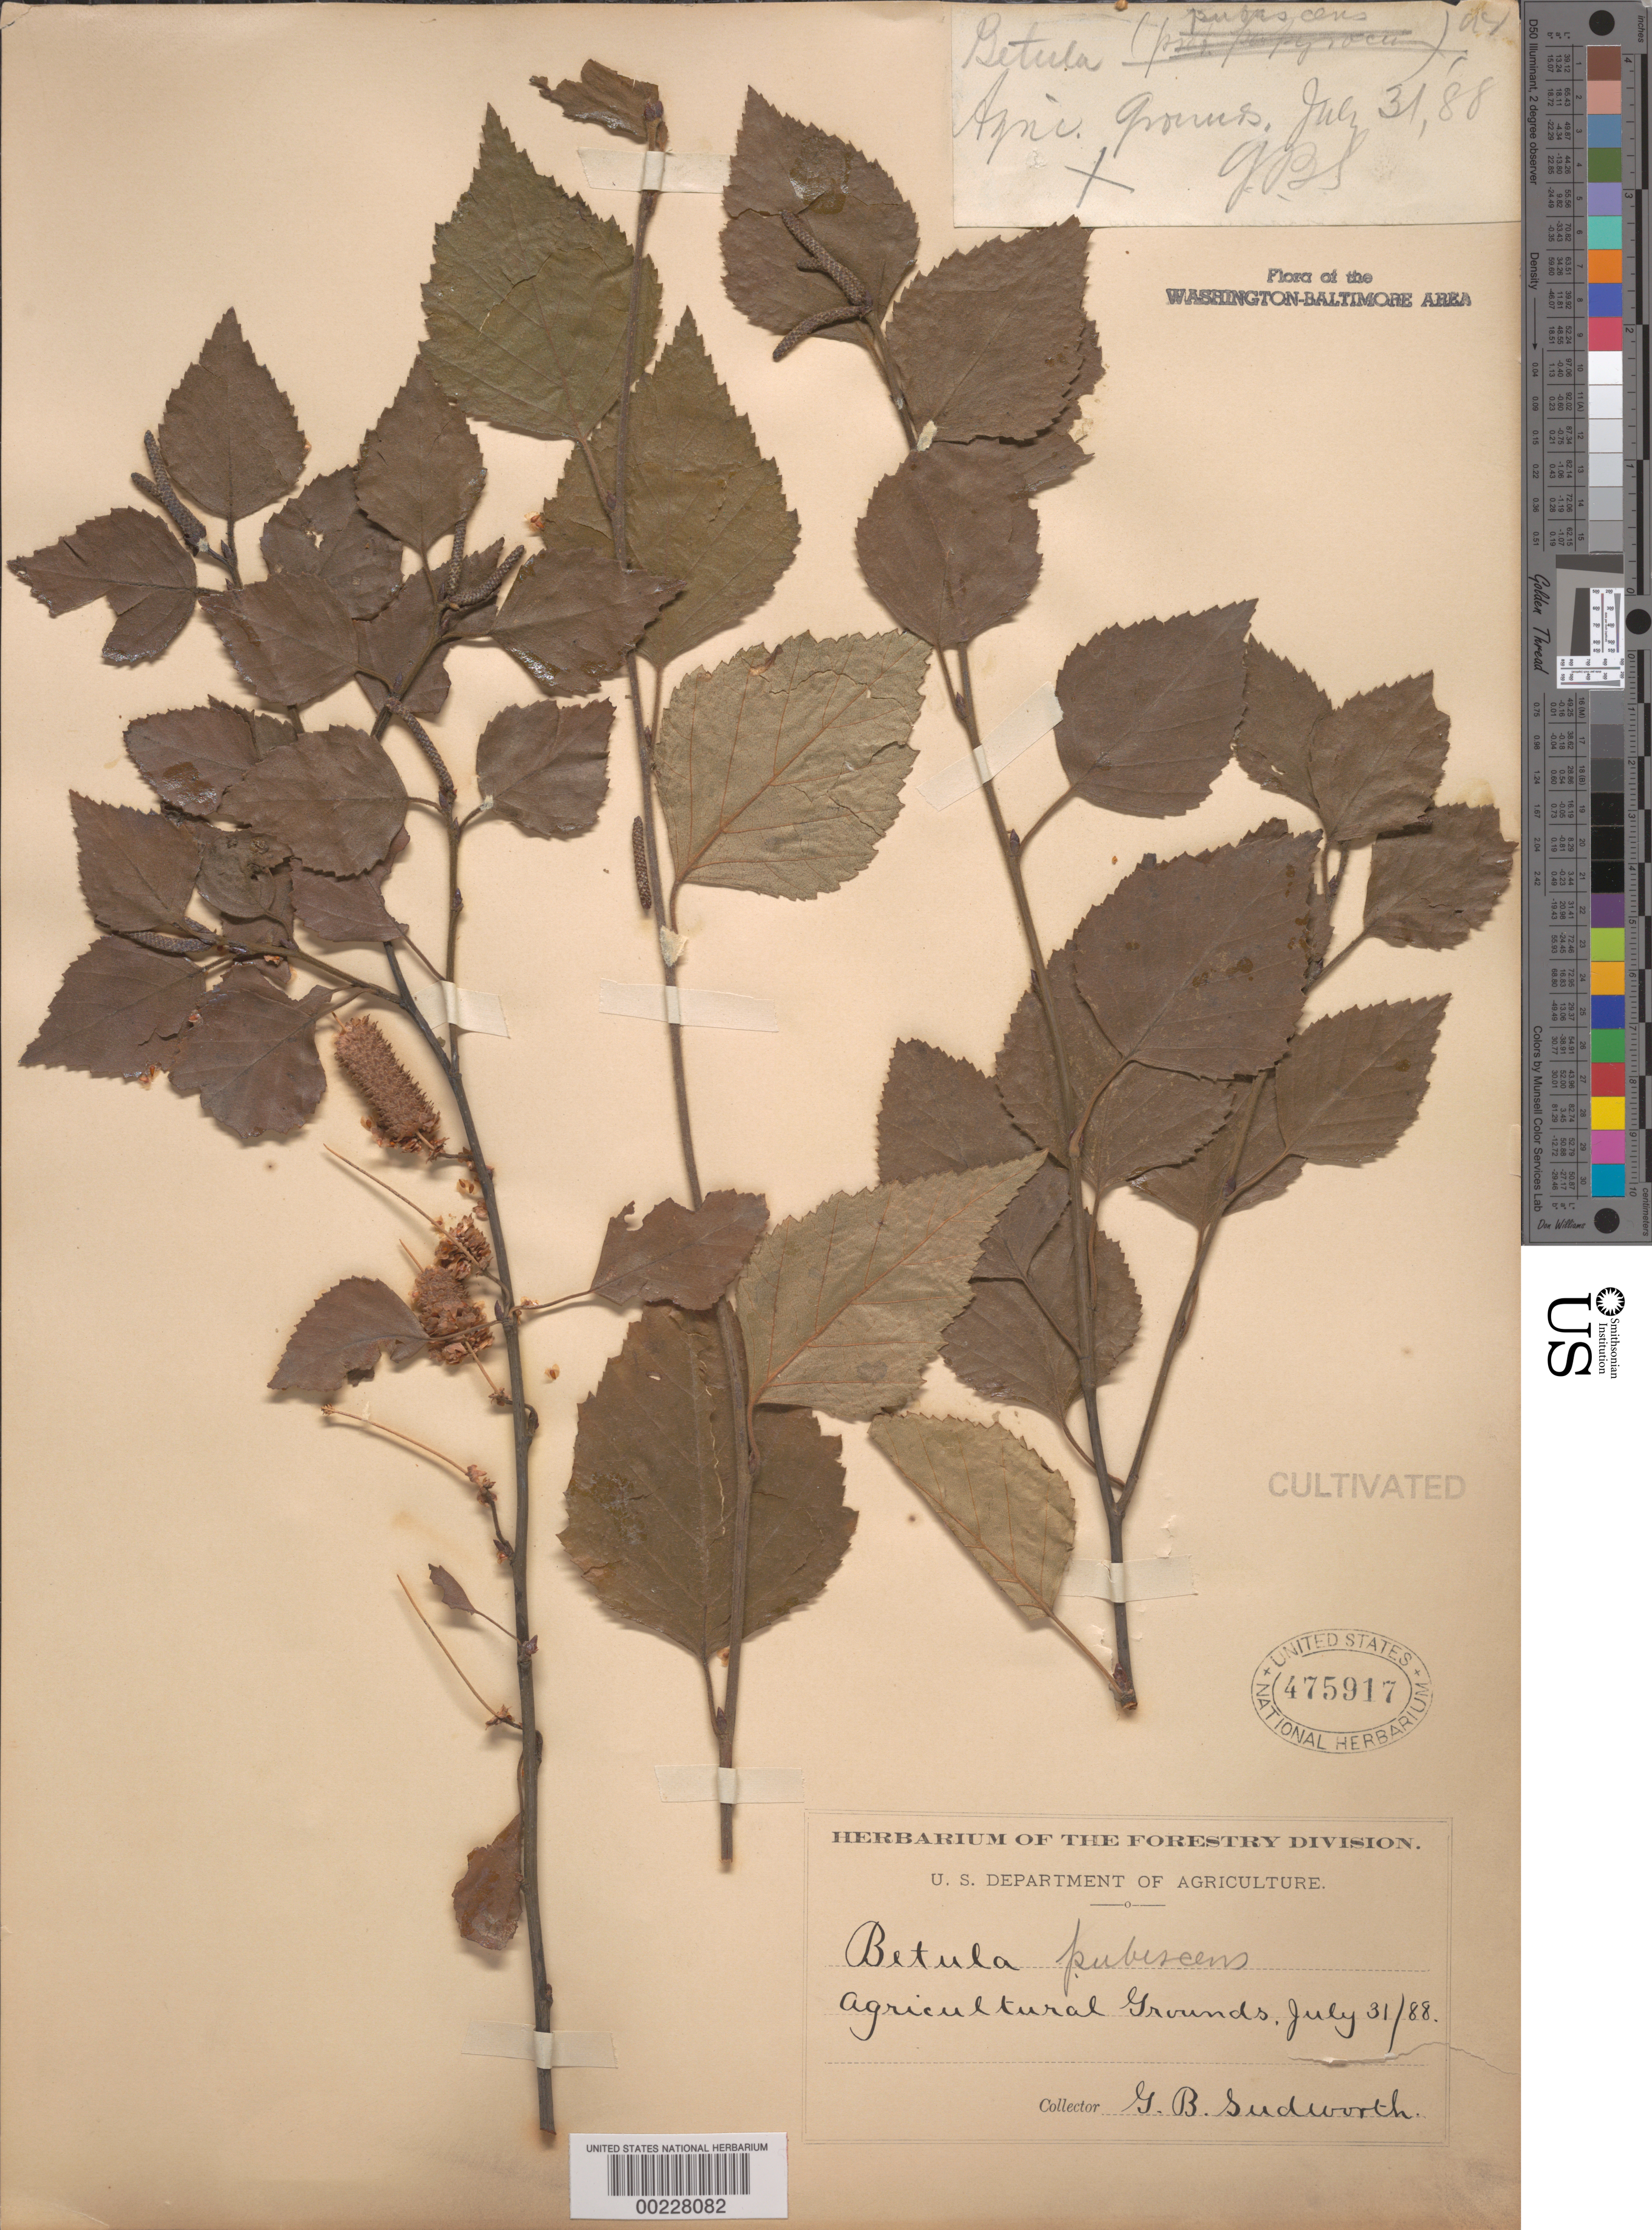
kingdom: Plantae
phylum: Tracheophyta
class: Magnoliopsida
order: Fagales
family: Betulaceae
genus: Betula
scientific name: Betula pubescens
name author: Ehrh.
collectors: G. B. Sudworth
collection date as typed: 31 Jul 1888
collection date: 1888-07-31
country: United States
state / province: District of Columbia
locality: Agricultural grounds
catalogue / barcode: US 475917